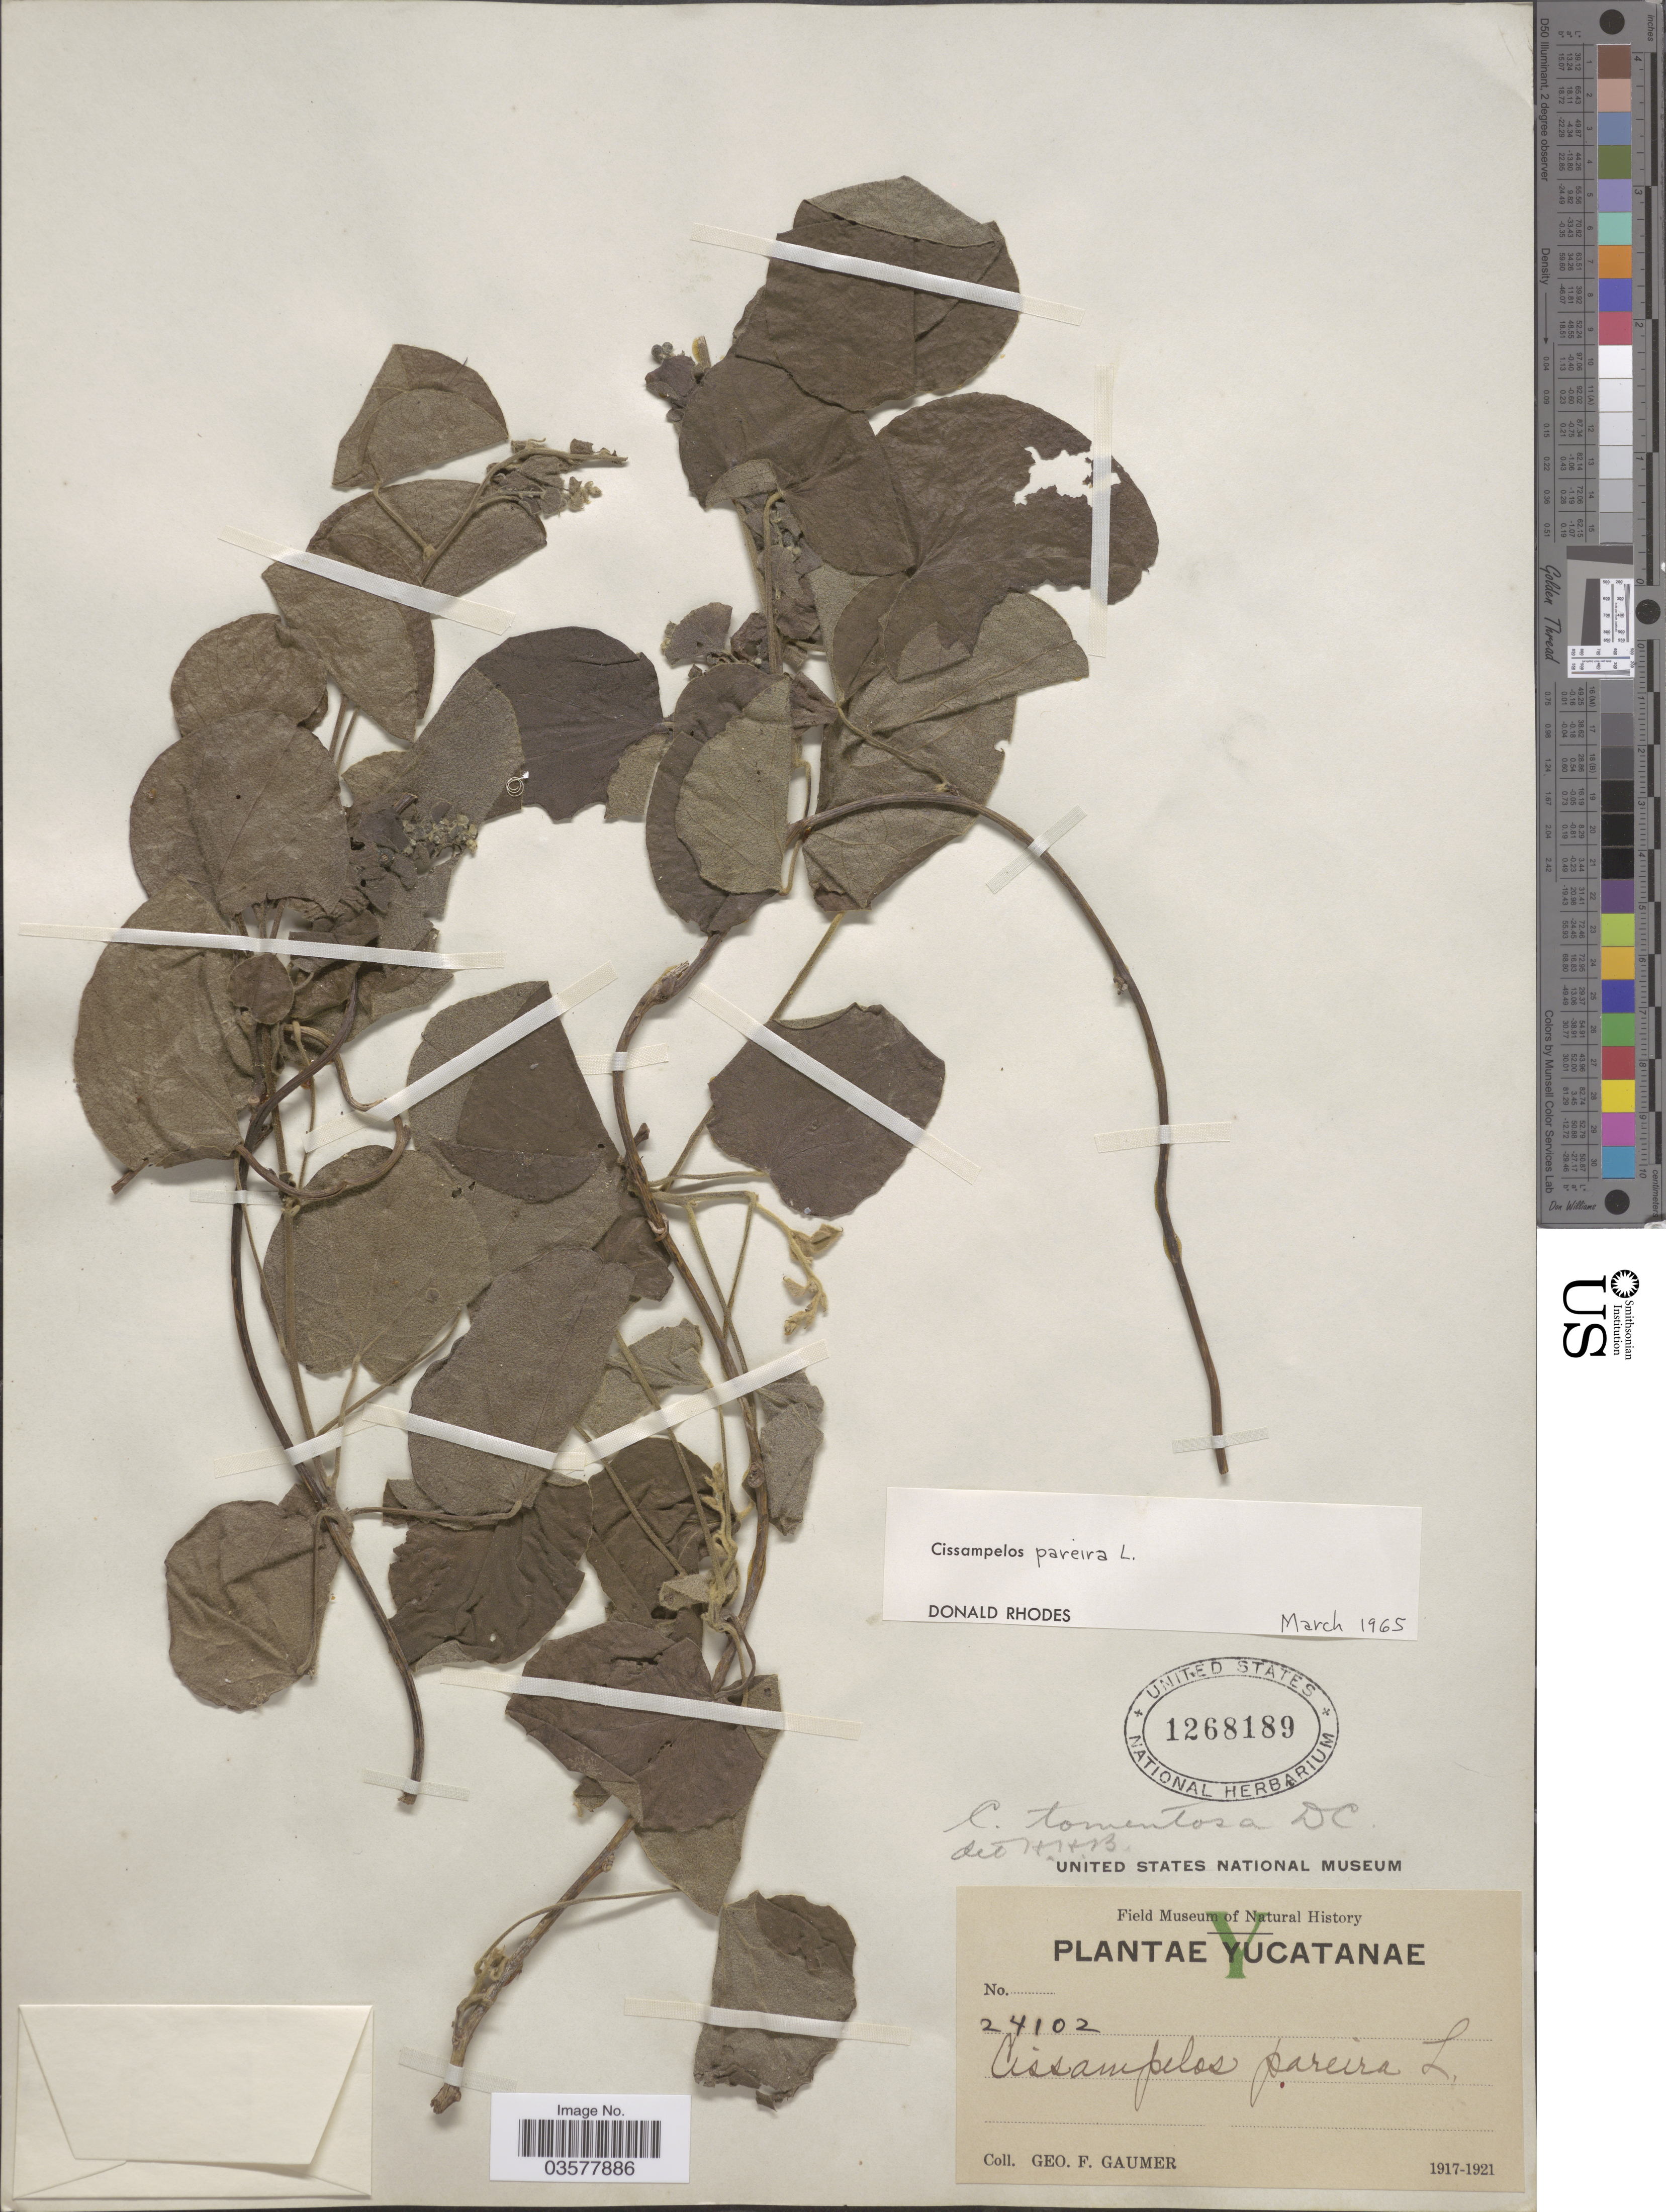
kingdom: Plantae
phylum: Tracheophyta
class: Magnoliopsida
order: Ranunculales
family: Menispermaceae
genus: Cissampelos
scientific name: Cissampelos pareira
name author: L.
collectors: G. F. Gaumer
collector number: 24102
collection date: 1917/1921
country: Mexico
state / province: Yucatán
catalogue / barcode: US 1268189